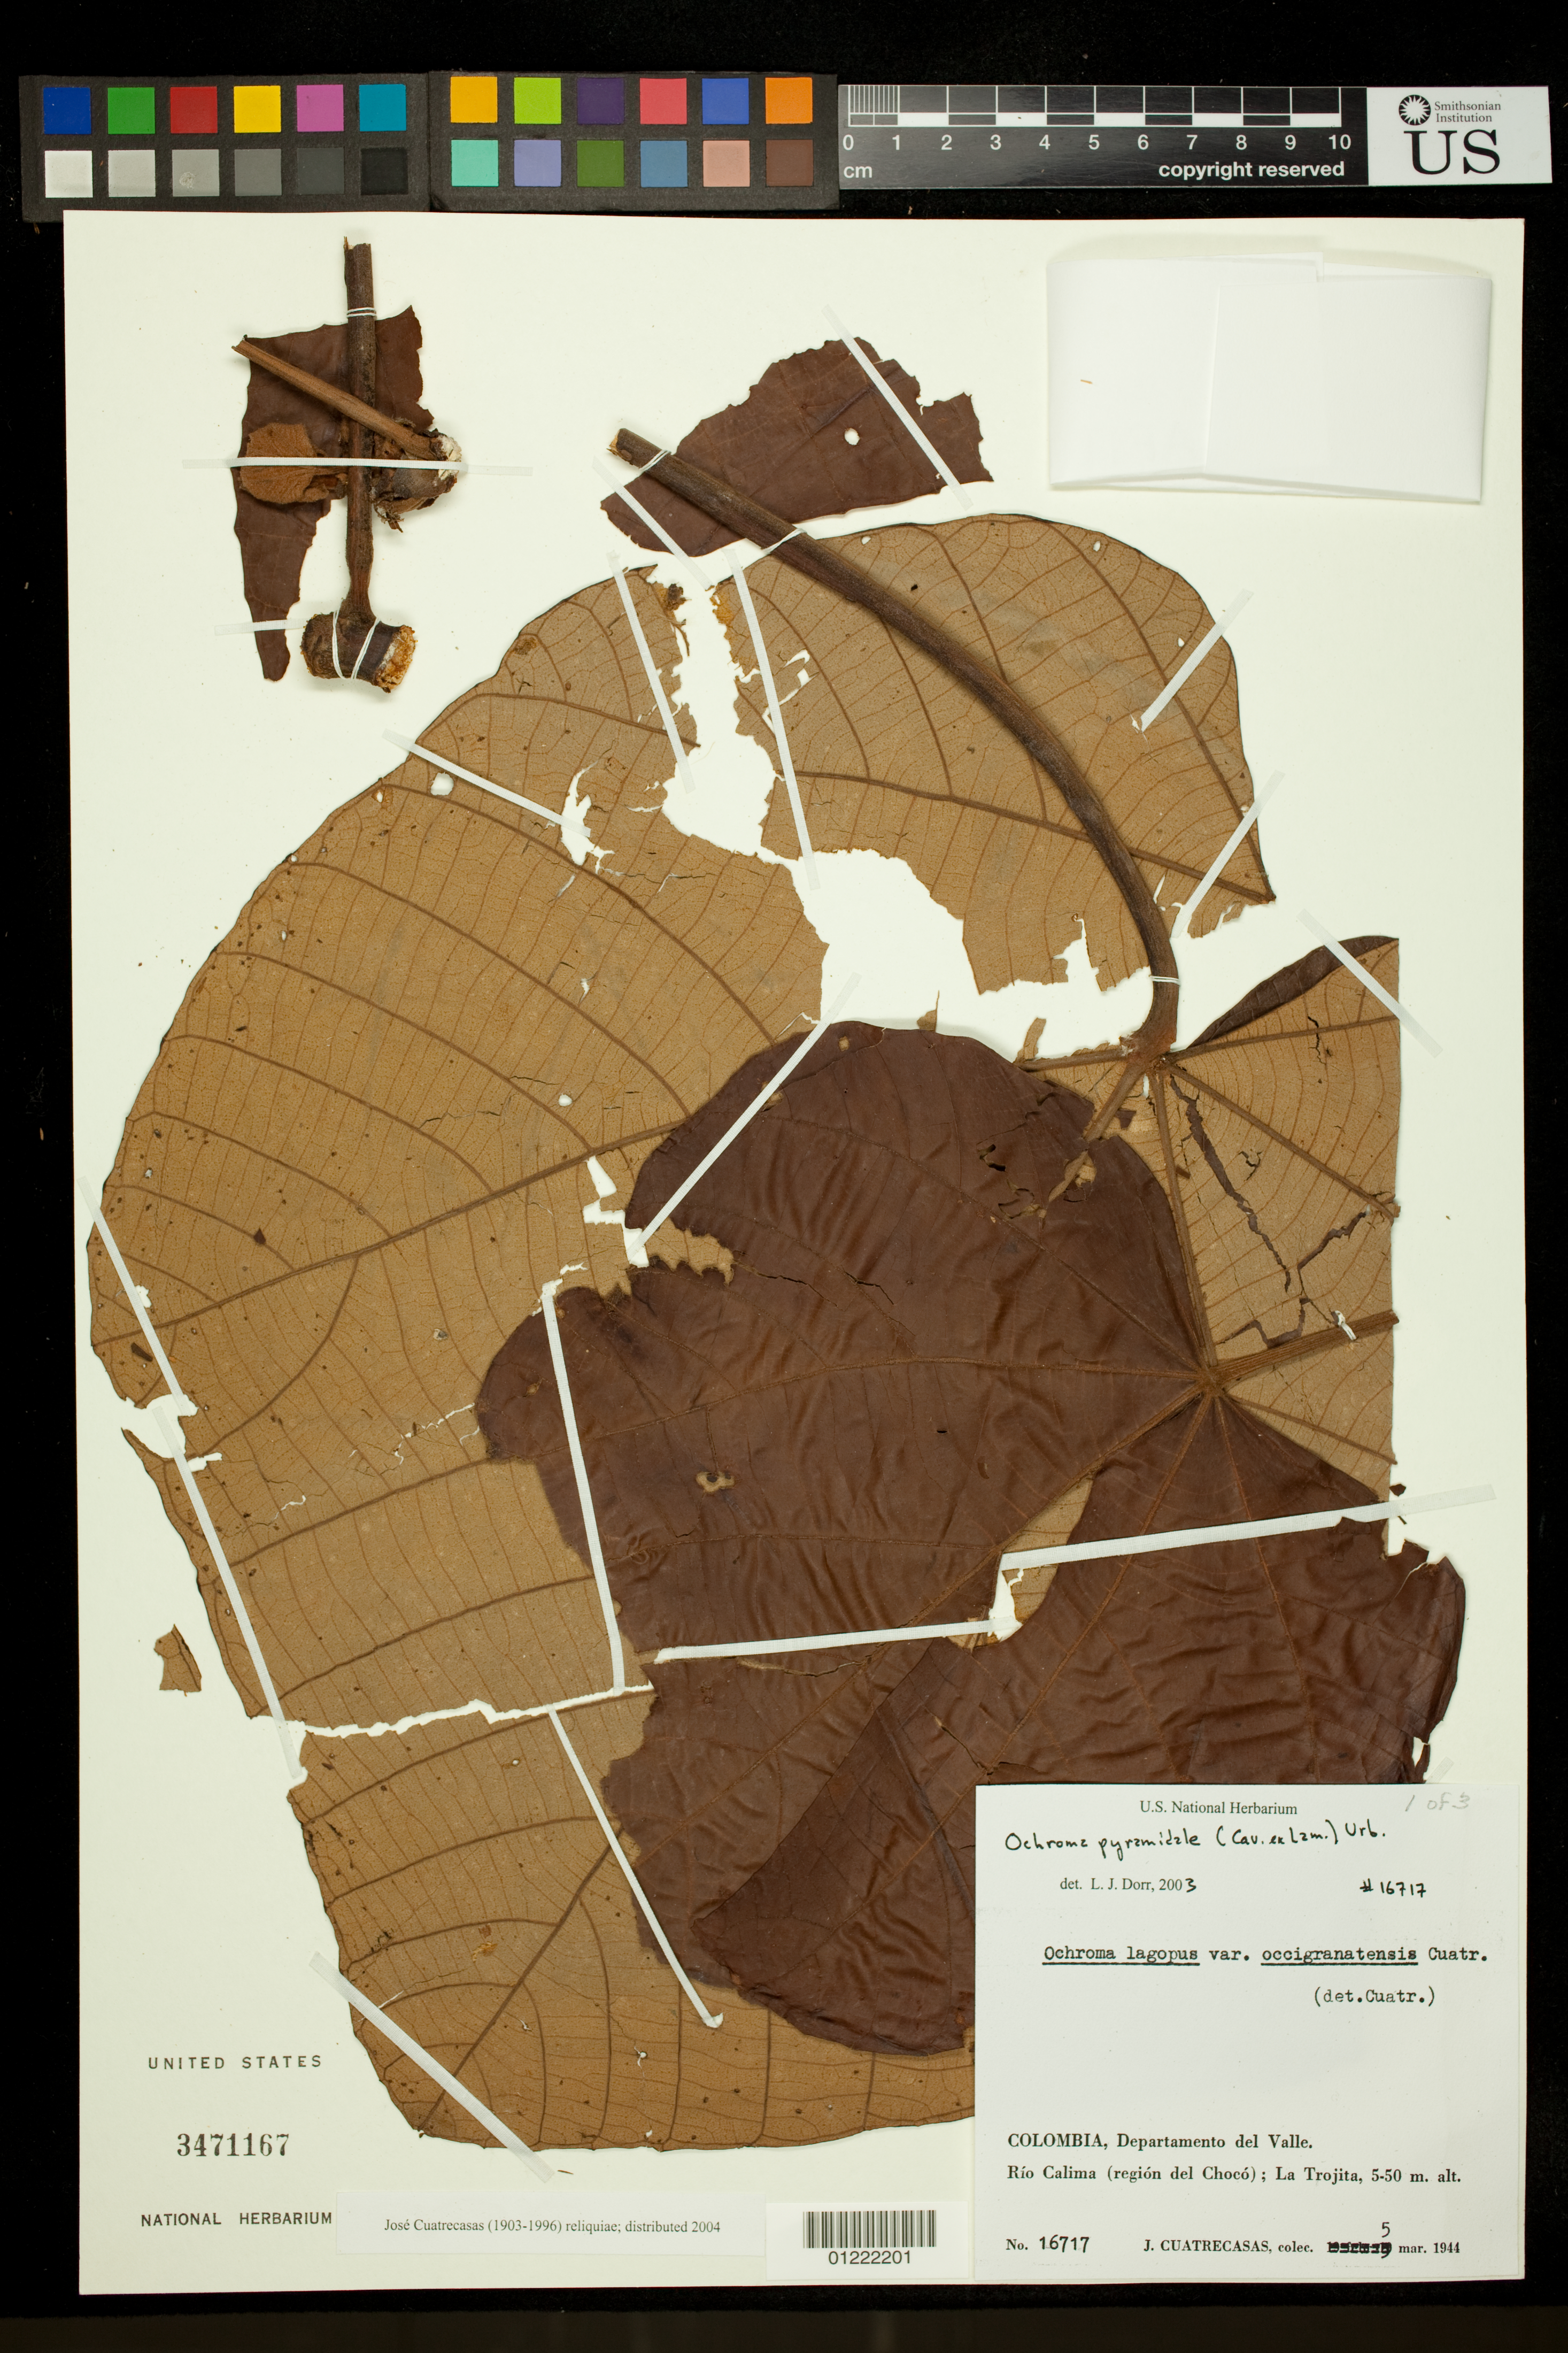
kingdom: Plantae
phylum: Tracheophyta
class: Magnoliopsida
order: Malvales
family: Malvaceae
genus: Ochroma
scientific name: Ochroma pyramidale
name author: (Cav. ex Lam.) Urb.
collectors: J. Cuatrecasas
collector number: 16717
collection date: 1944-03-05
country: Colombia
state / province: Valle del Cauca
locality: Rio Calima (region del Choco); La Trojita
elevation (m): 5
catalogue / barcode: US 3471167